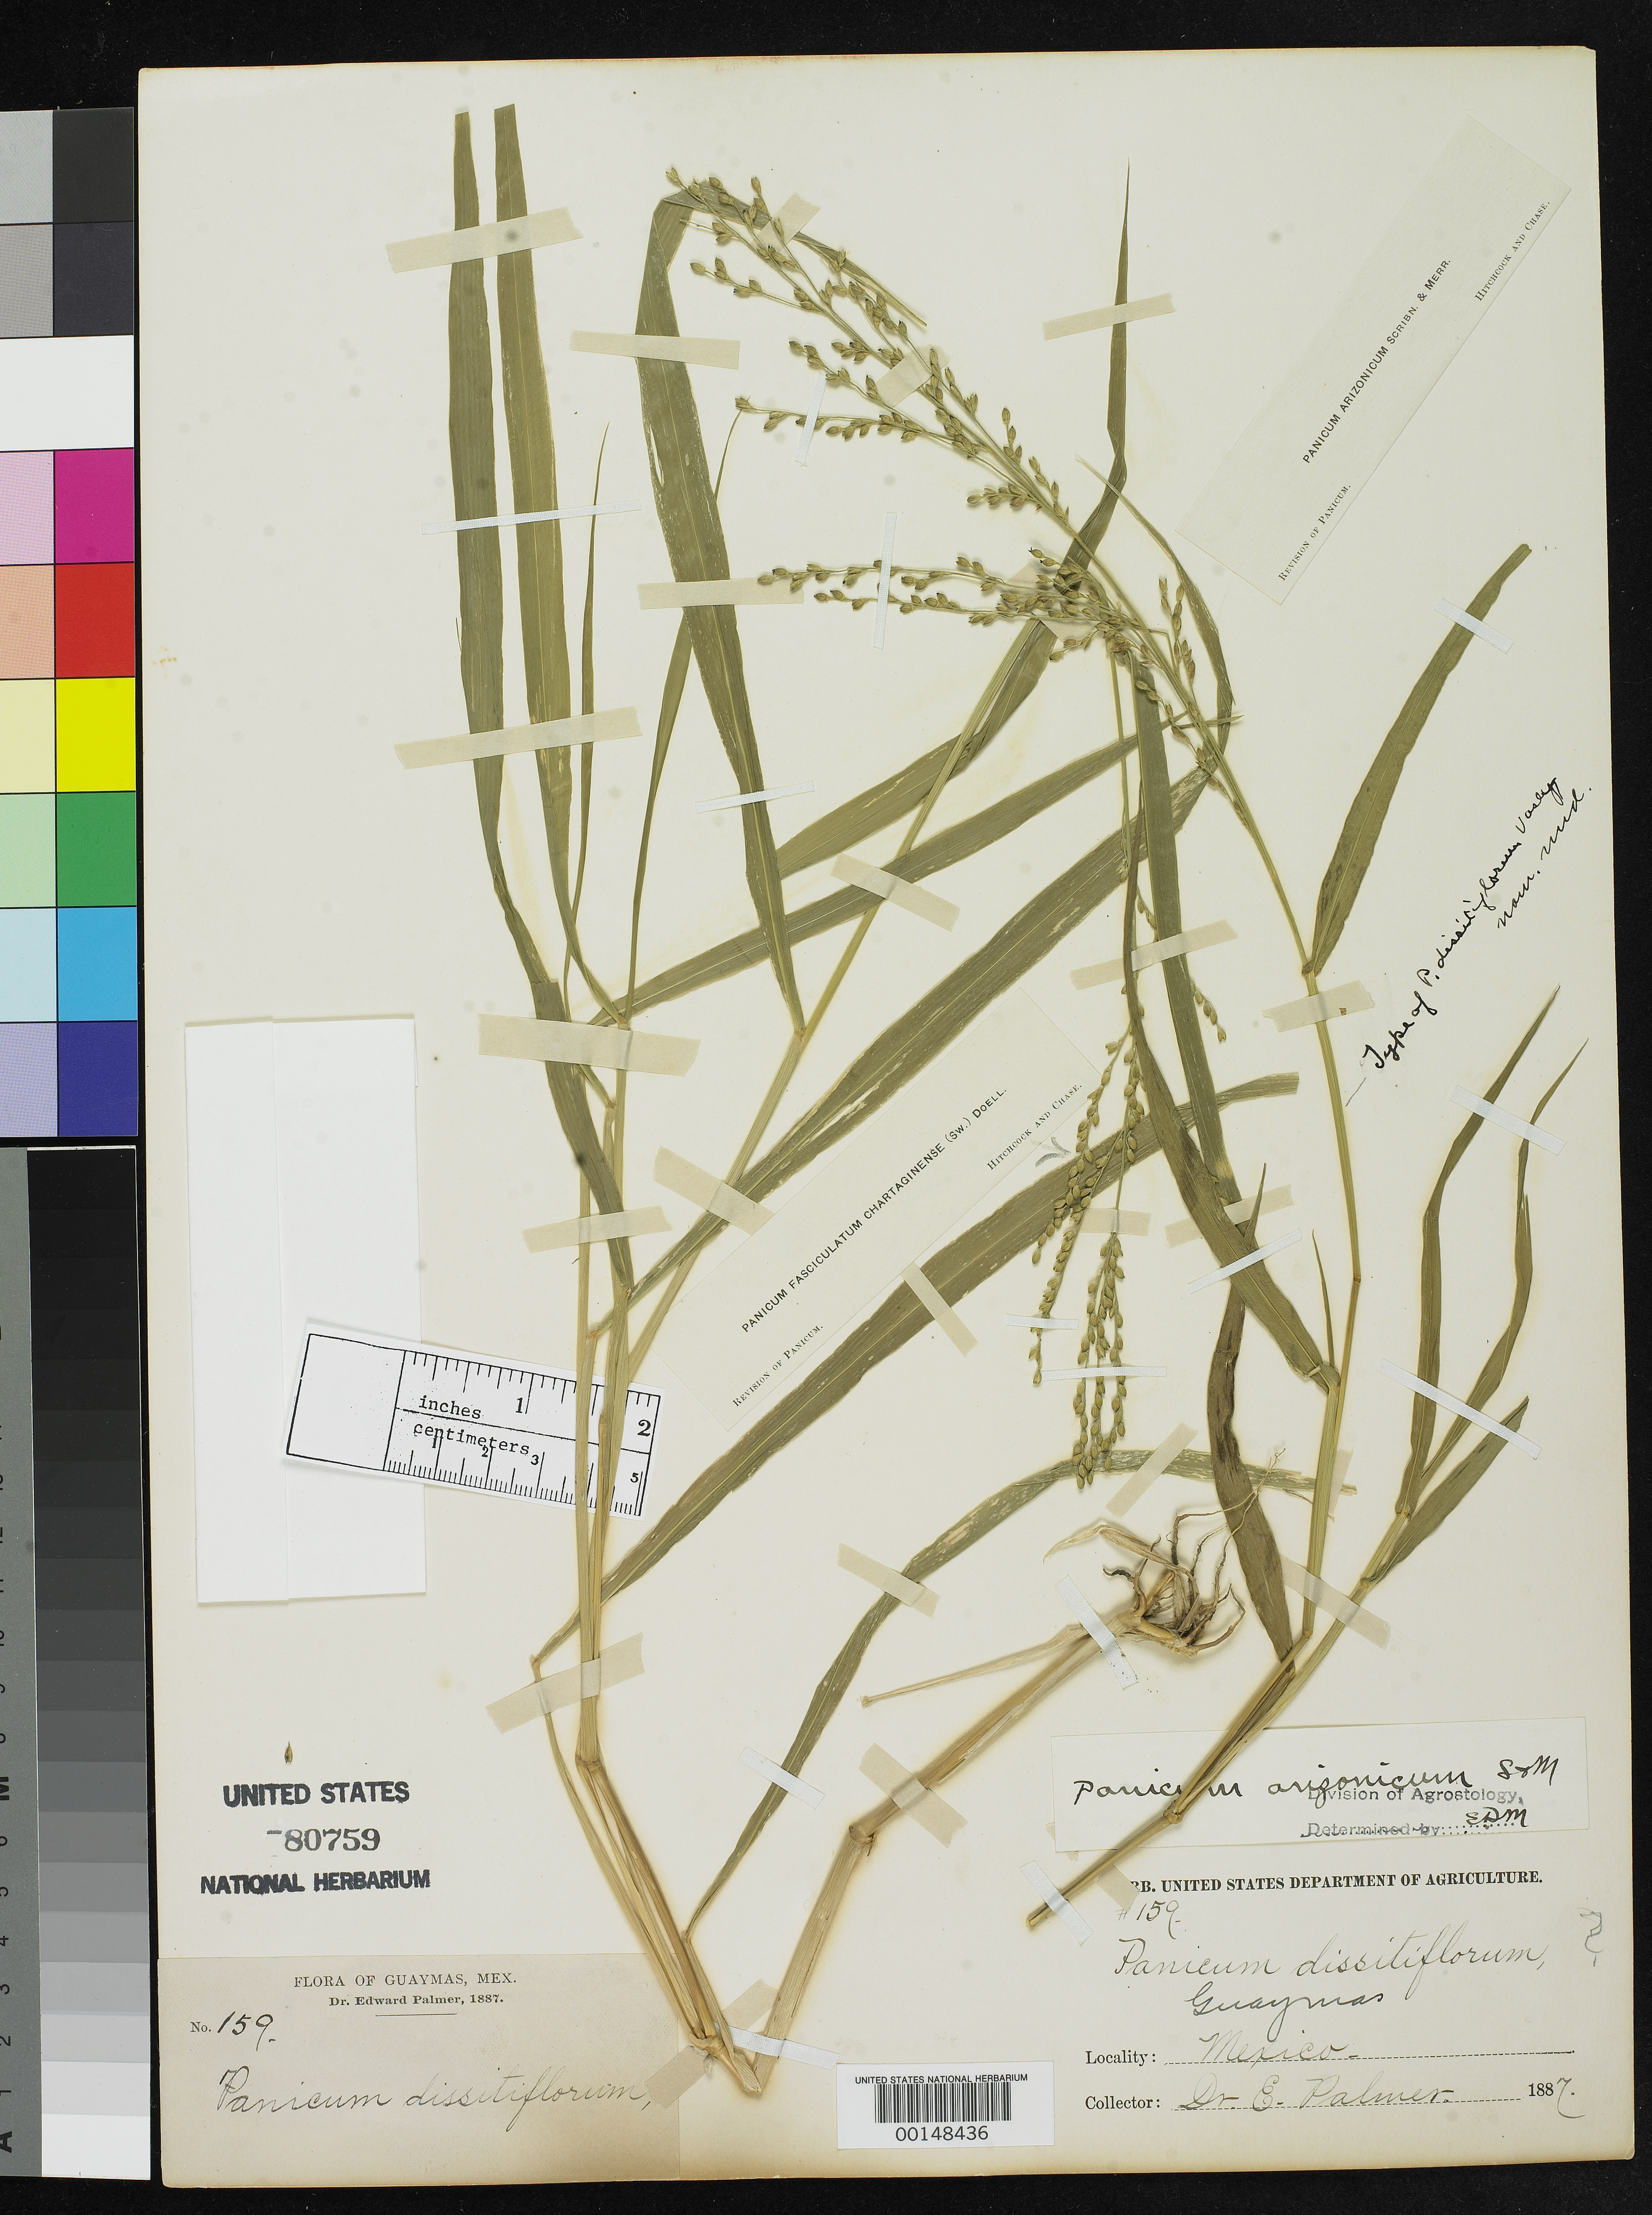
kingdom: Plantae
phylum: Tracheophyta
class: Liliopsida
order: Poales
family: Poaceae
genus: Panicum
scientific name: Panicum dissitiflorum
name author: Vasey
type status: Isolectotype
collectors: E. Palmer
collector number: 159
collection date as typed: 1887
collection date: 1887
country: Mexico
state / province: Sonora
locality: Guaymas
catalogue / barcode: US 80759